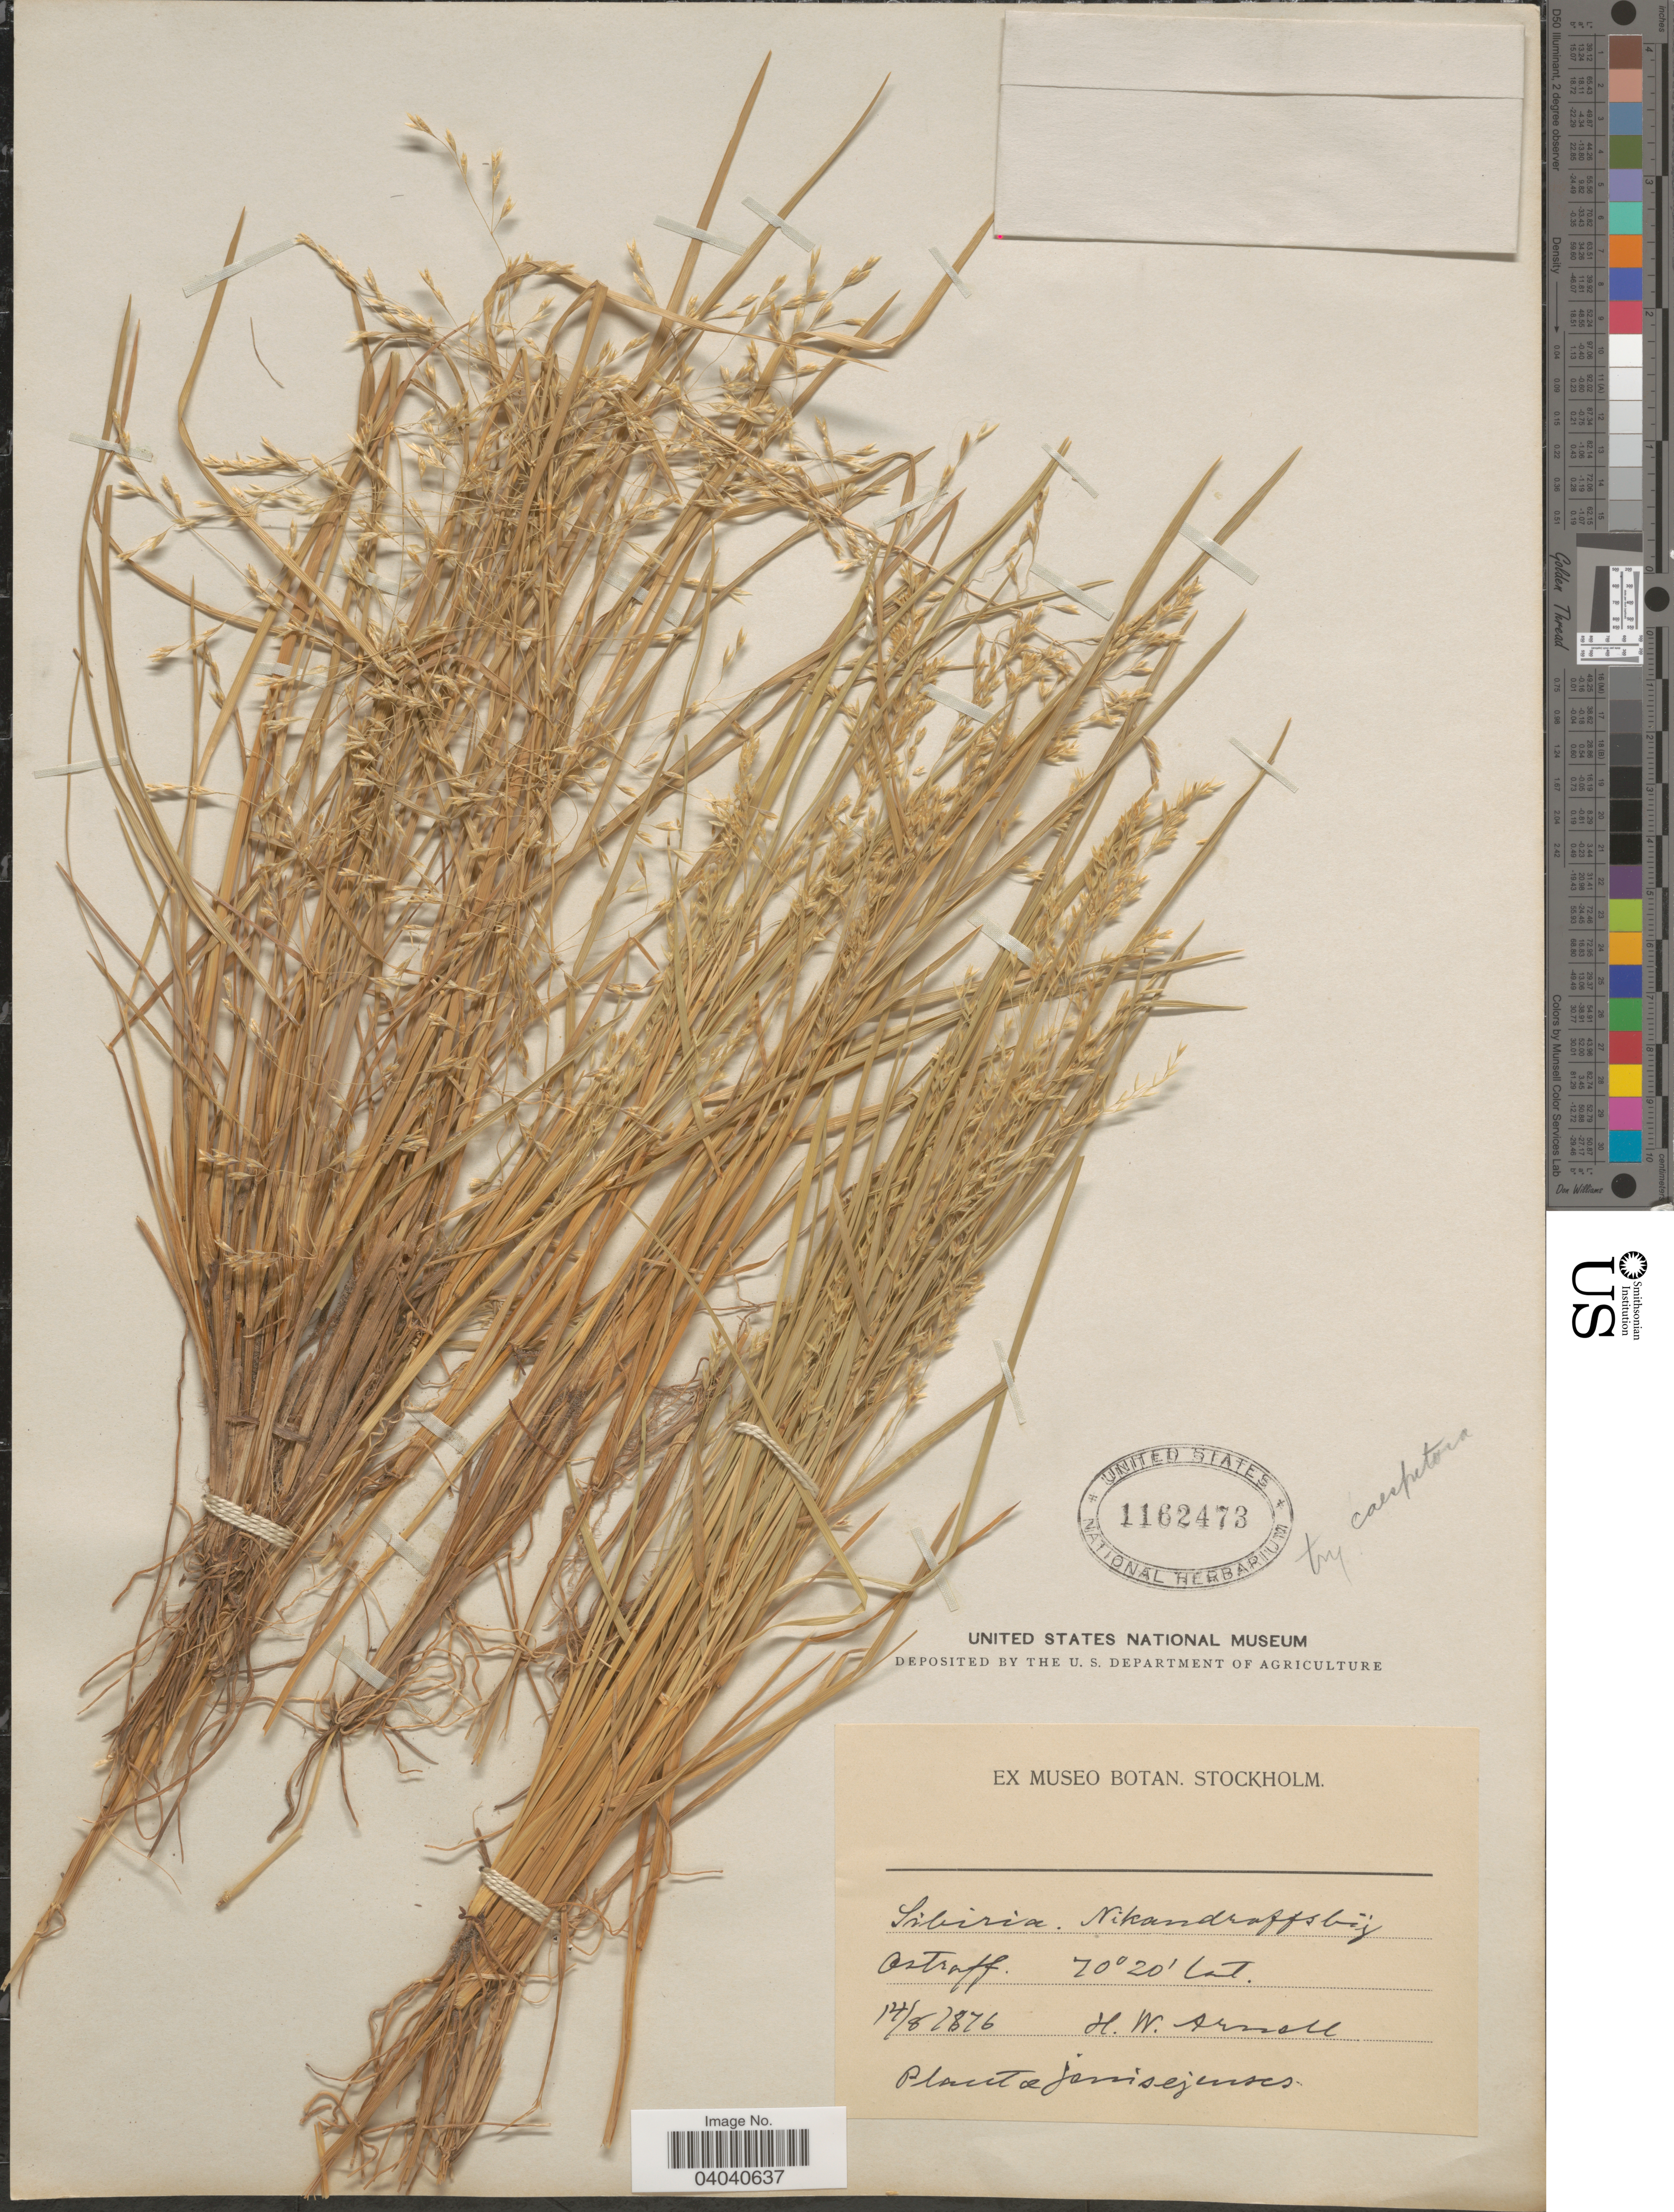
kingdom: Plantae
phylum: Tracheophyta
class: Liliopsida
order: Poales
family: Poaceae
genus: Deschampsia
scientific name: Deschampsia sp.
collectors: H. W. Arnell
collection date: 1876-08-14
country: Russian Federation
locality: Sibiria. Nikandrovskiy Ostraff.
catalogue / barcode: US 1162473